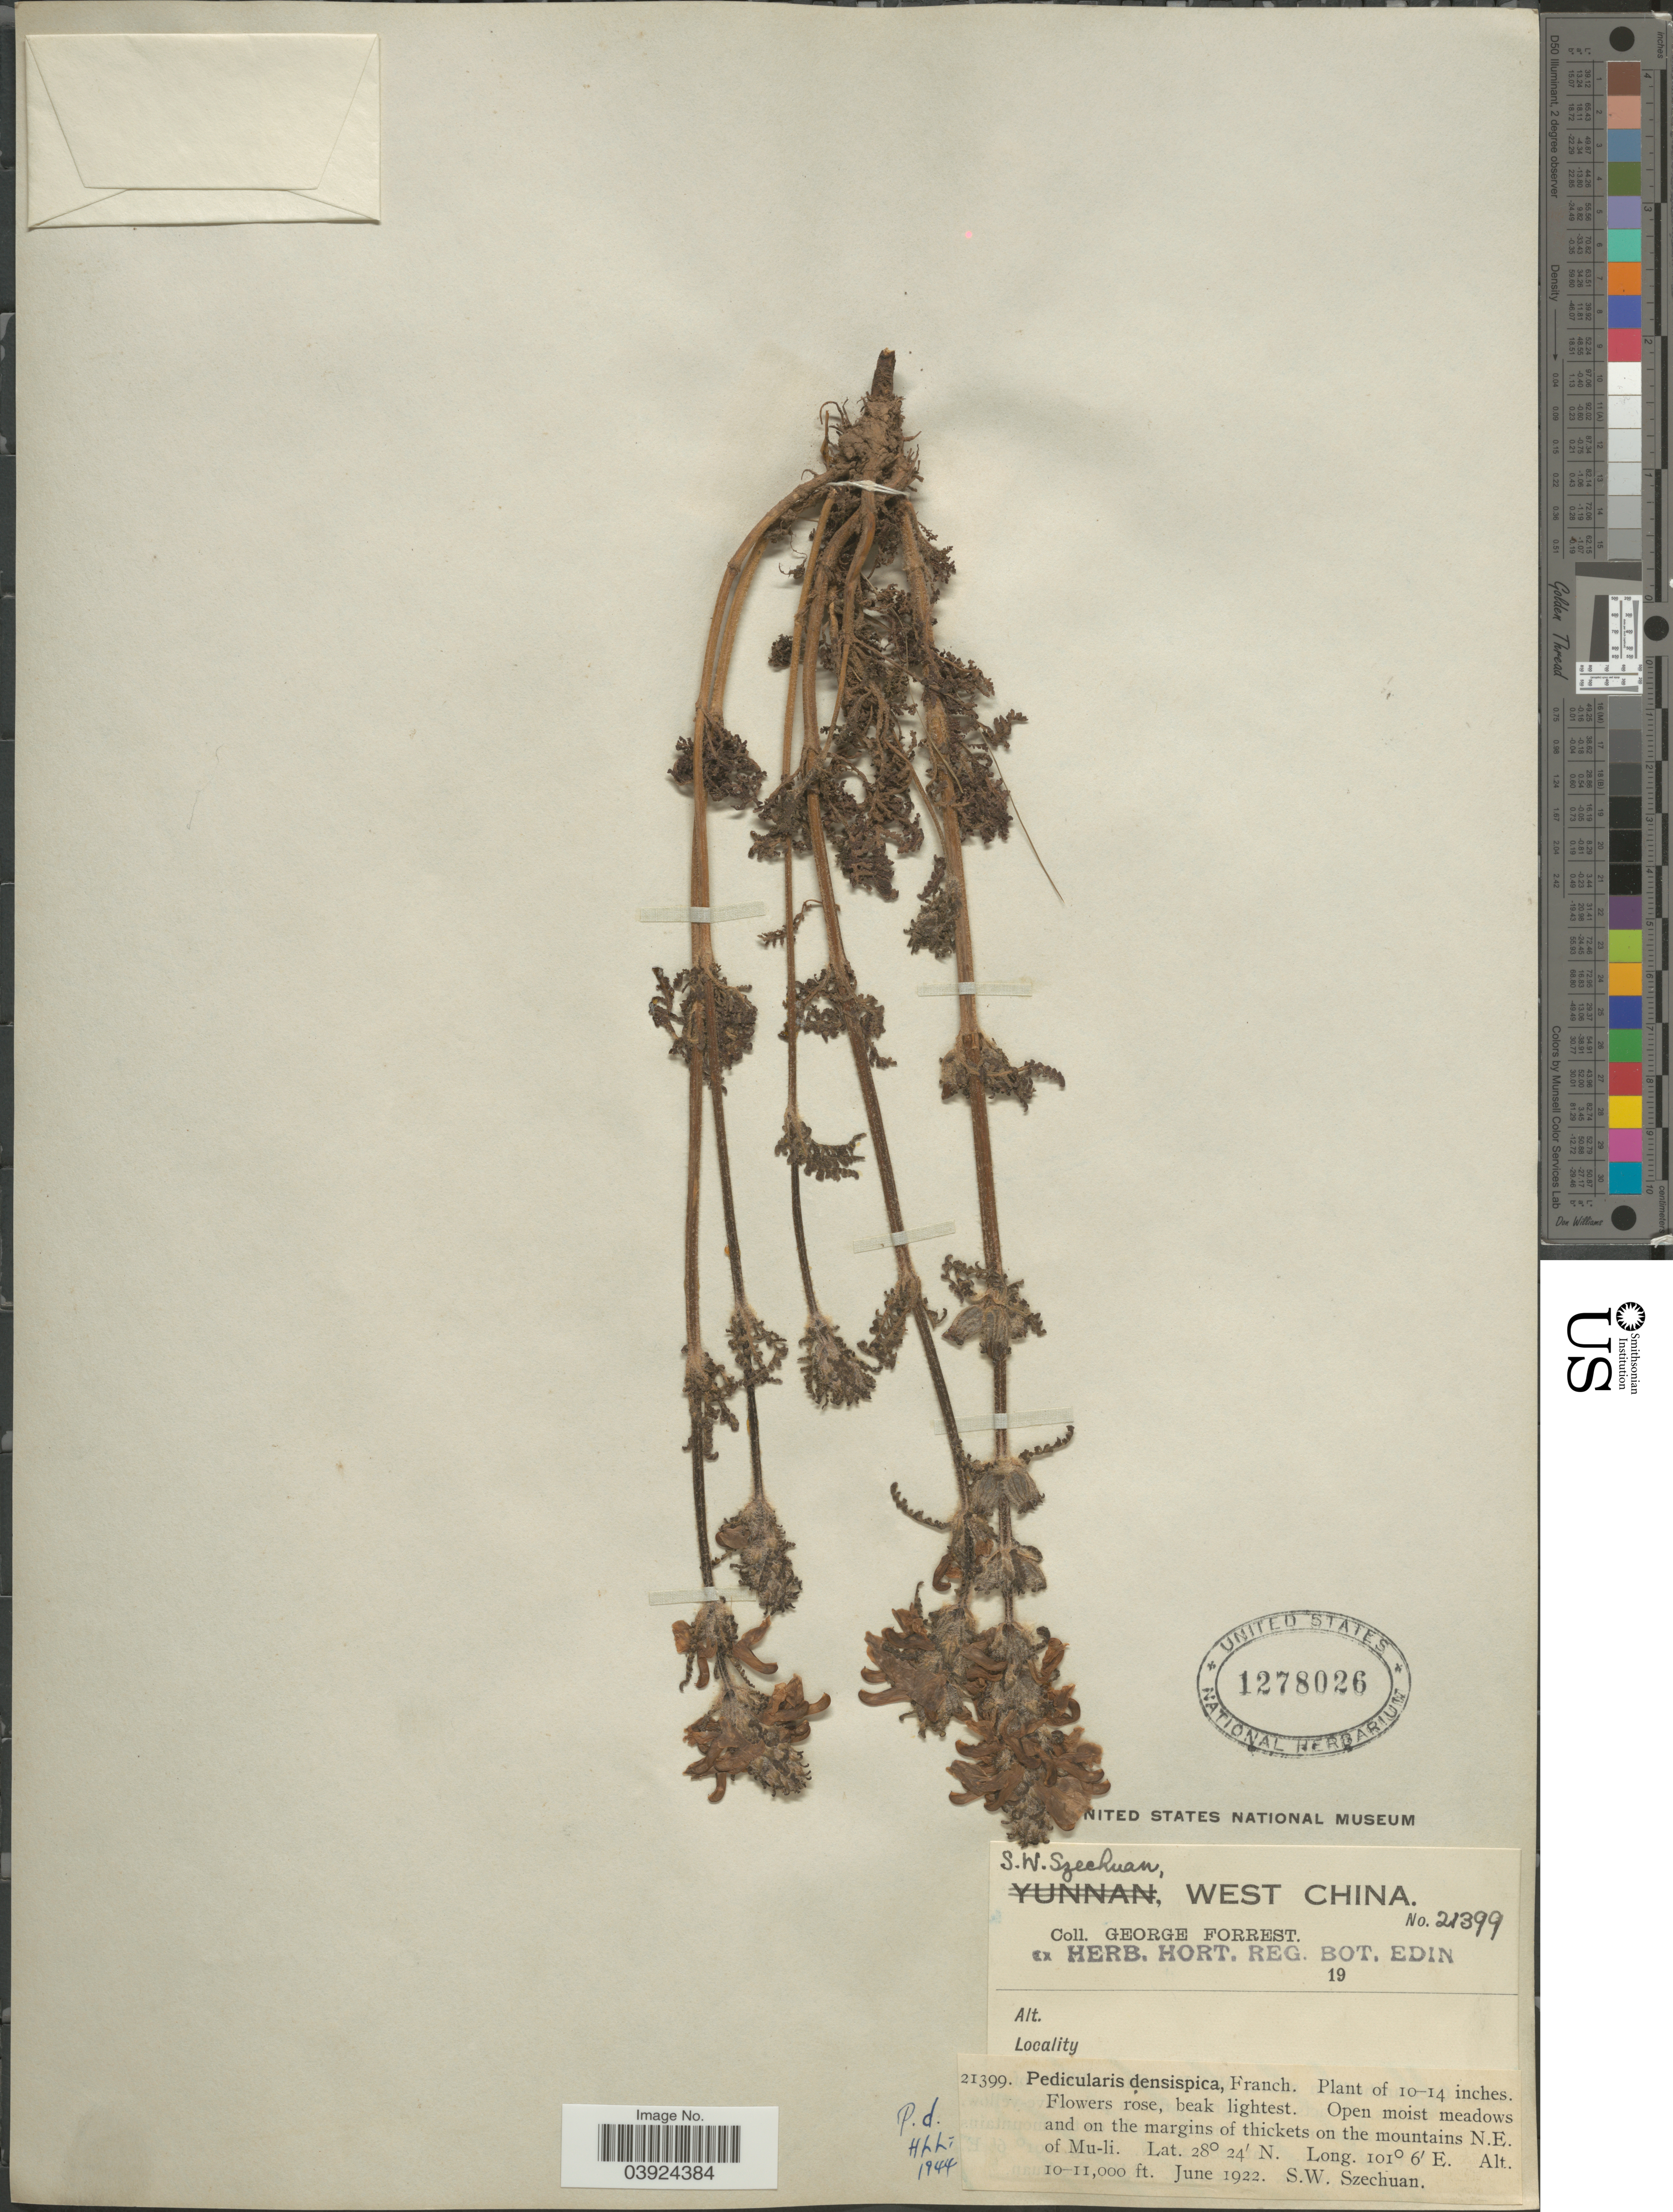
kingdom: Plantae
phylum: Tracheophyta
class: Magnoliopsida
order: Lamiales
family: Orobanchaceae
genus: Pedicularis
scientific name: Pedicularis densispica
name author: Franch. ex Maxim.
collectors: G. Forrest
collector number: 21399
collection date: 1922-06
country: China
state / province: Sichuan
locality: S.W. Szechuan, West China. N.E. of Mu-li.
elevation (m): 3048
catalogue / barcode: US 1278026